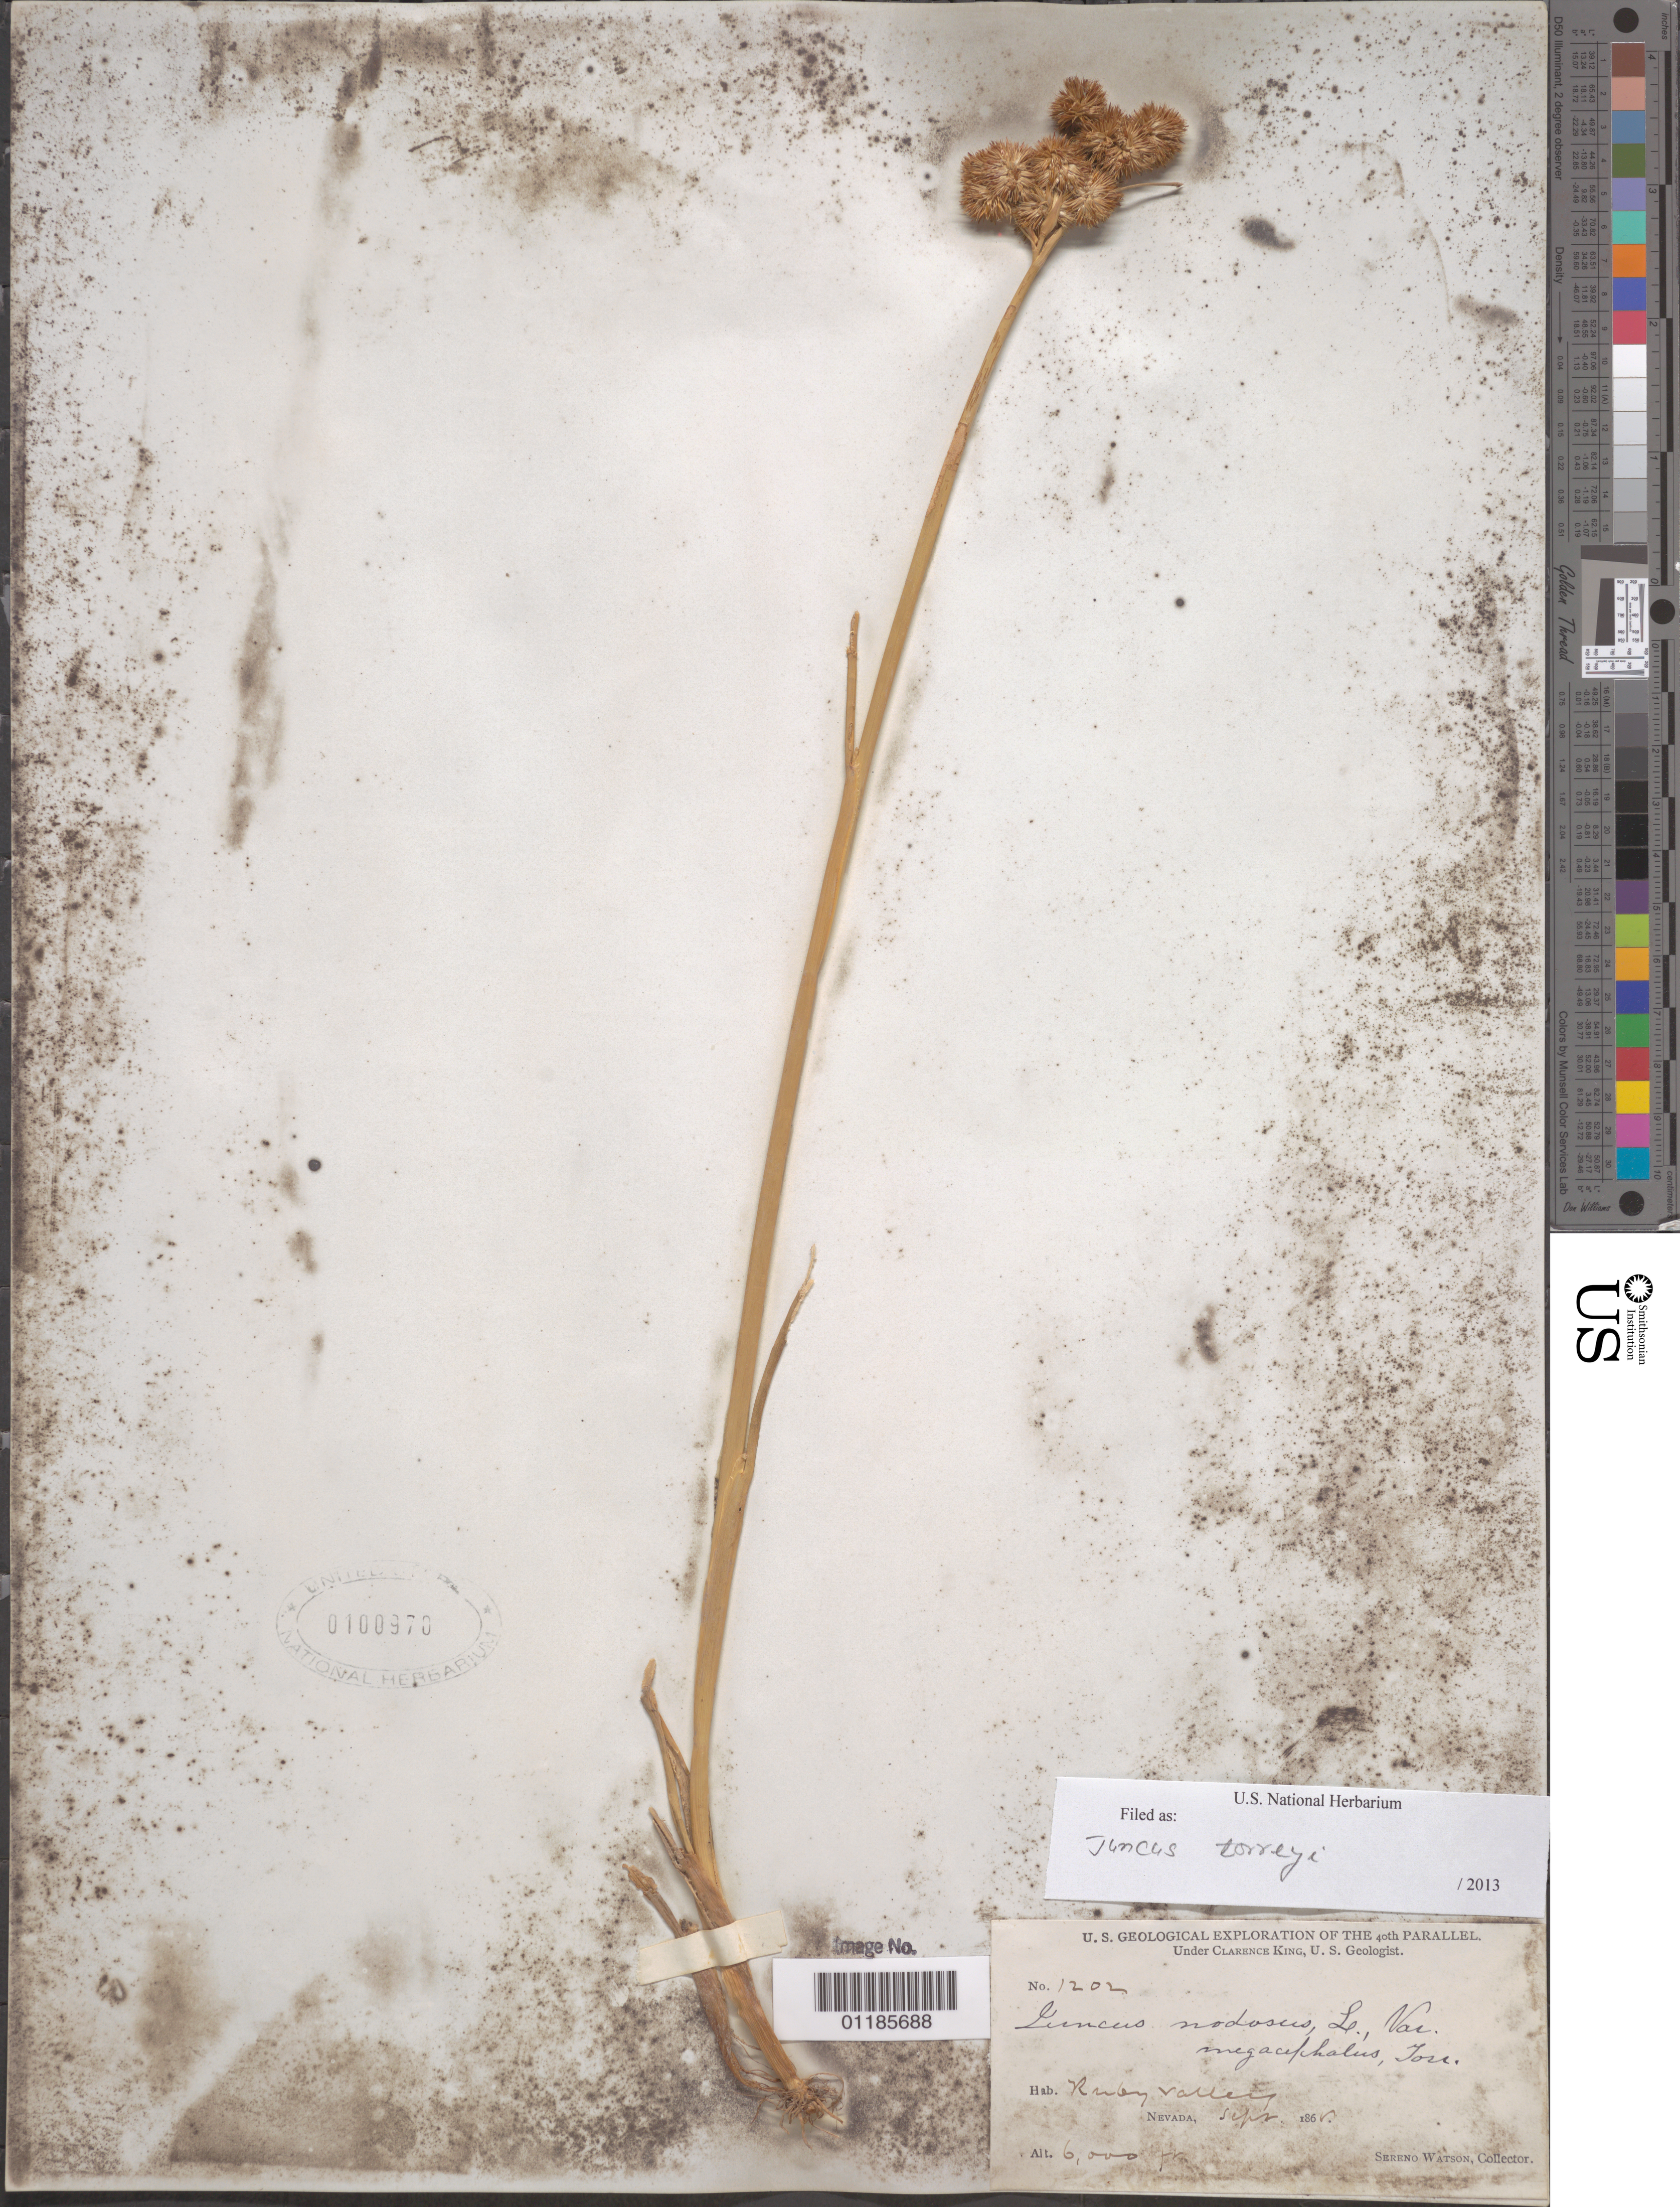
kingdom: Plantae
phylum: Tracheophyta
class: Liliopsida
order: Poales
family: Juncaceae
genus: Juncus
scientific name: Juncus torreyi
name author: Coville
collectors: S. Watson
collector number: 1202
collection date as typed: Sep 1868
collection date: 1868-09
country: United States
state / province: Nevada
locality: Ruby Valley.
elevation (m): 1829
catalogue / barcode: US 100970